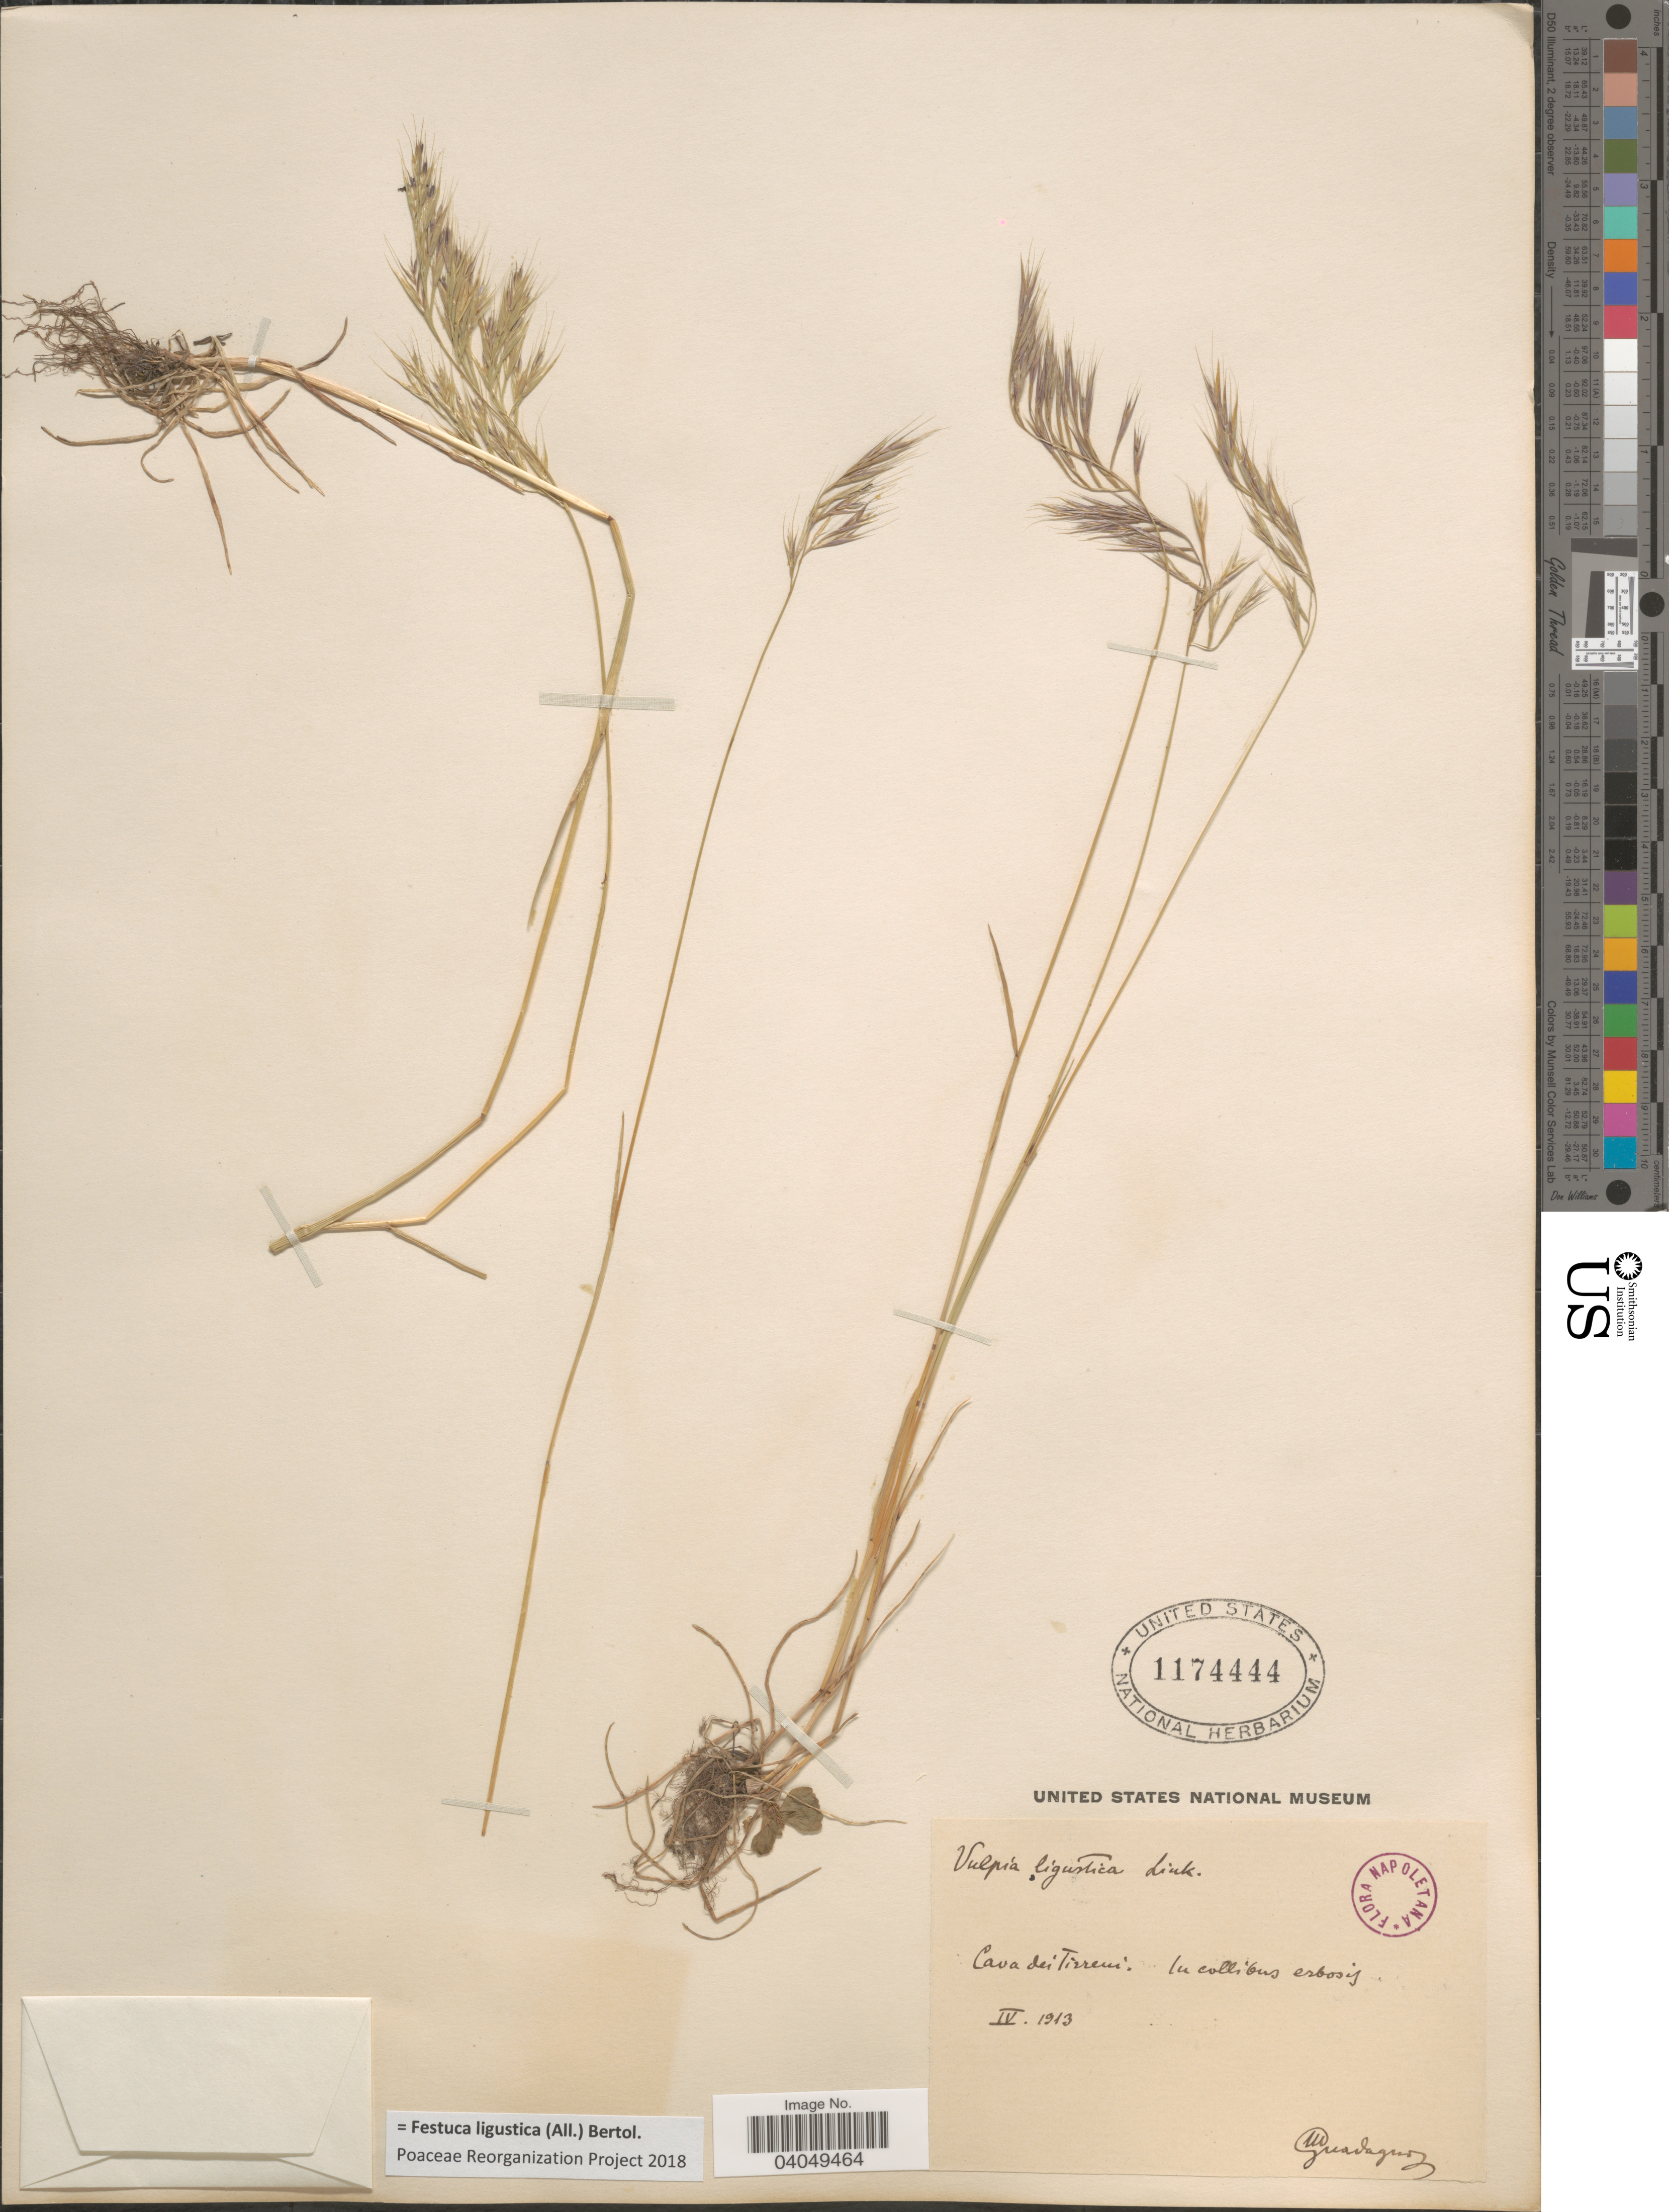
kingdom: Plantae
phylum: Tracheophyta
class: Liliopsida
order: Poales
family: Poaceae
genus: Festuca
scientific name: Festuca ligustica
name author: (All.) Bertol.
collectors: M. Guadagno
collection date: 1913-04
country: Italy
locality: Cava dei Tirreni. Napoletana.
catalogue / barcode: US 1174444